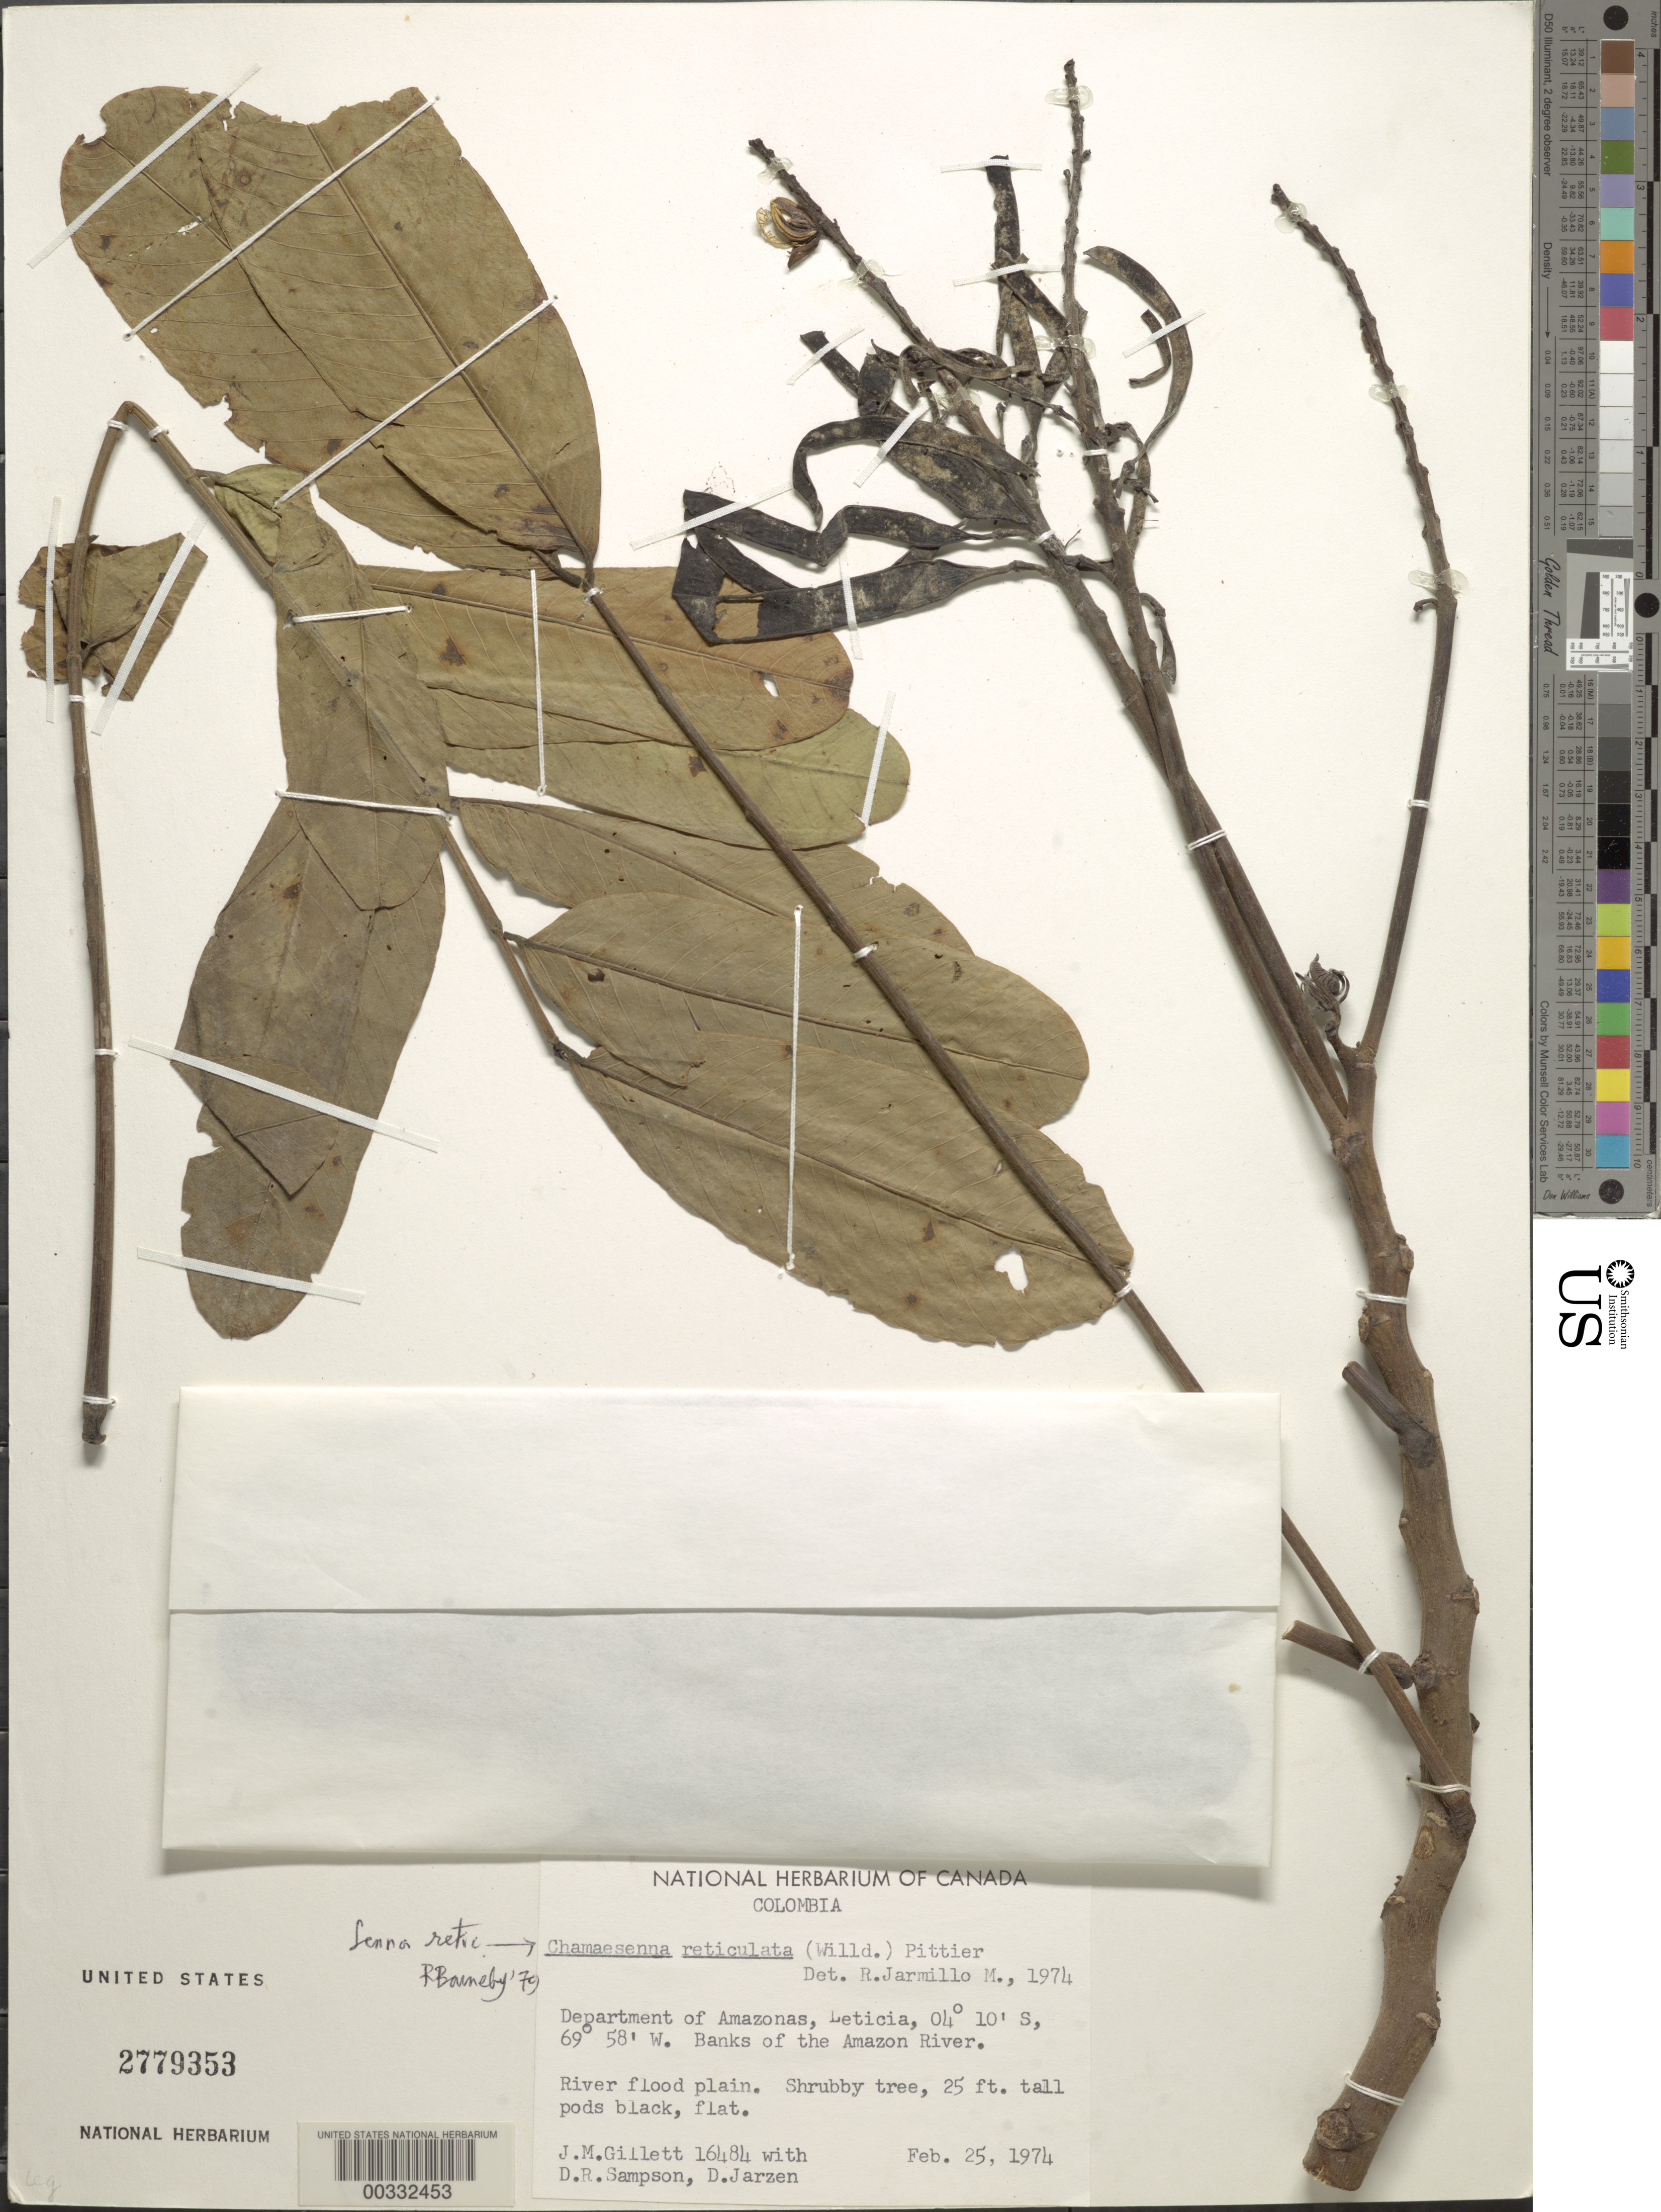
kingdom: Plantae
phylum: Tracheophyta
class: Magnoliopsida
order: Fabales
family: Fabaceae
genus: Senna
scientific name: Senna reticulata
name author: (Willd.) H.S. Irwin & Barneby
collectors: J. Gillett, D. Sampson & D. Jarzen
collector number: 16484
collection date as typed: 25 Feb 1974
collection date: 1974-02-25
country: Colombia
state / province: Amazônas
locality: Banks of Amazon River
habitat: River flood plain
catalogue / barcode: US 2779353